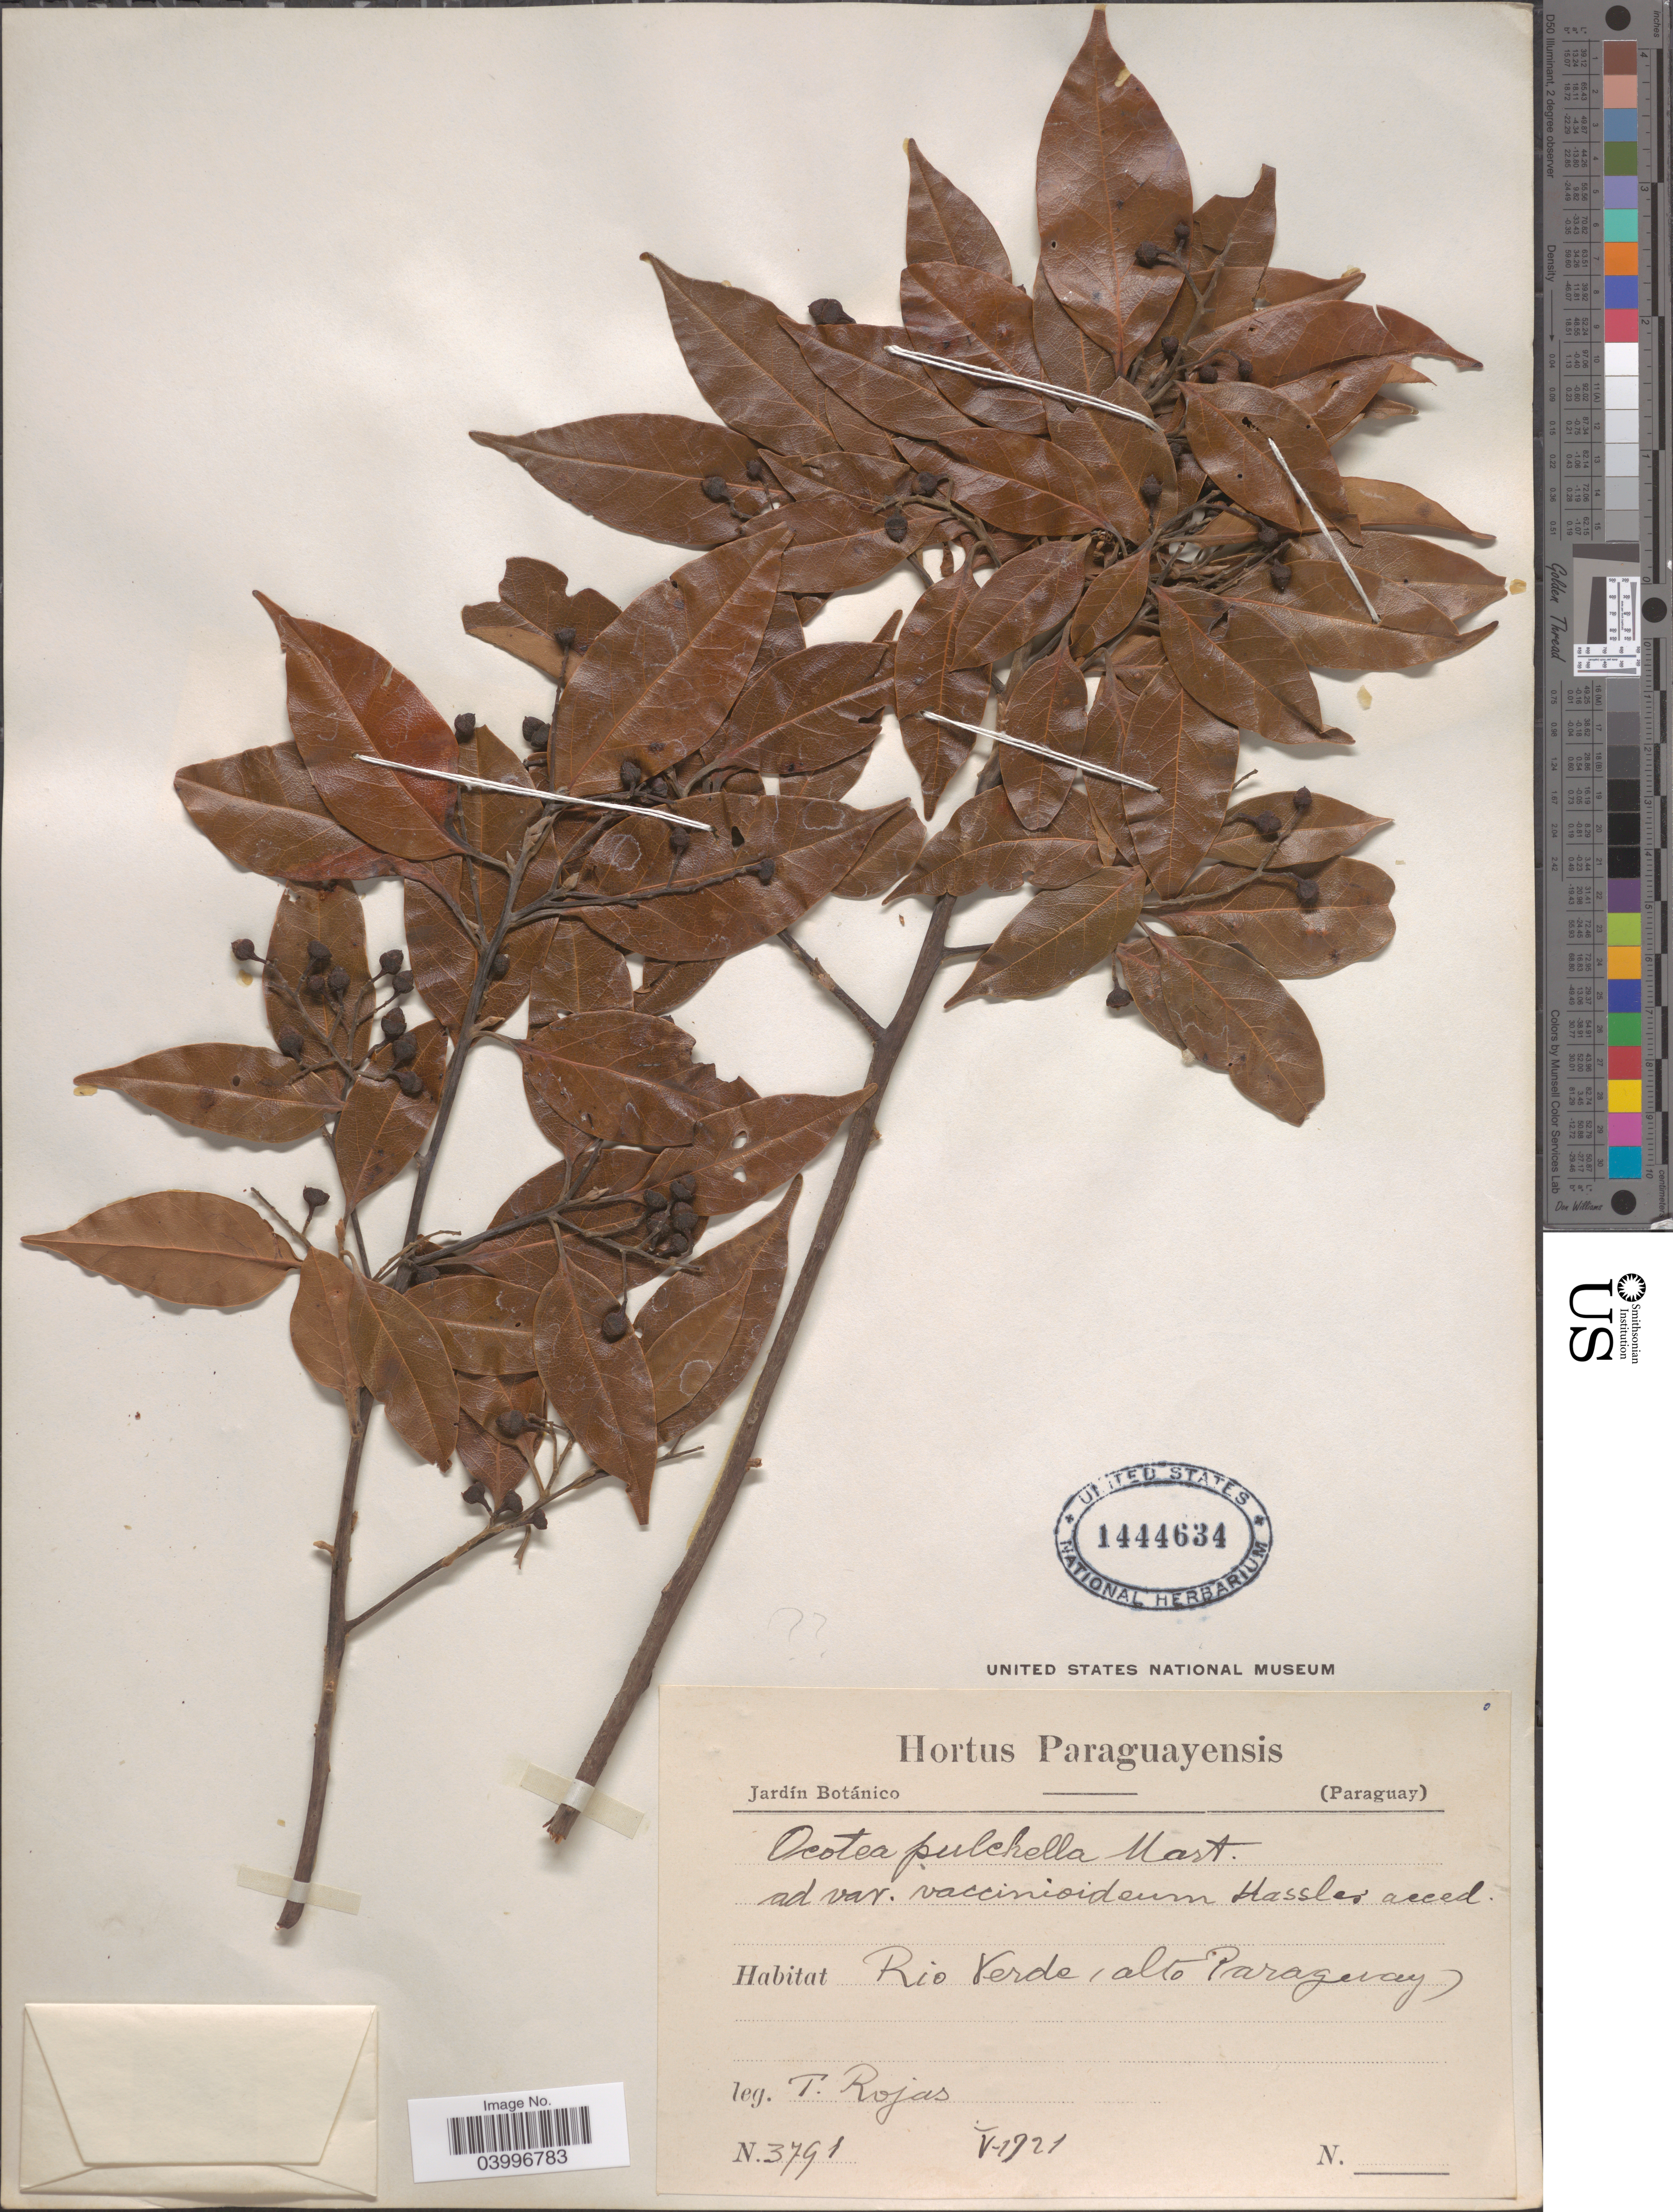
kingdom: Plantae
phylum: Tracheophyta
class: Magnoliopsida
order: Laurales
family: Lauraceae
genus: Ocotea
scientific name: Ocotea pulchella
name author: (Nees & Mart.) Mez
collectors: T. Rojas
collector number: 3791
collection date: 1921-05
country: Paraguay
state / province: Alto Paraguay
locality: Jardín Botanico. Rio Verde.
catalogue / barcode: US 1444634